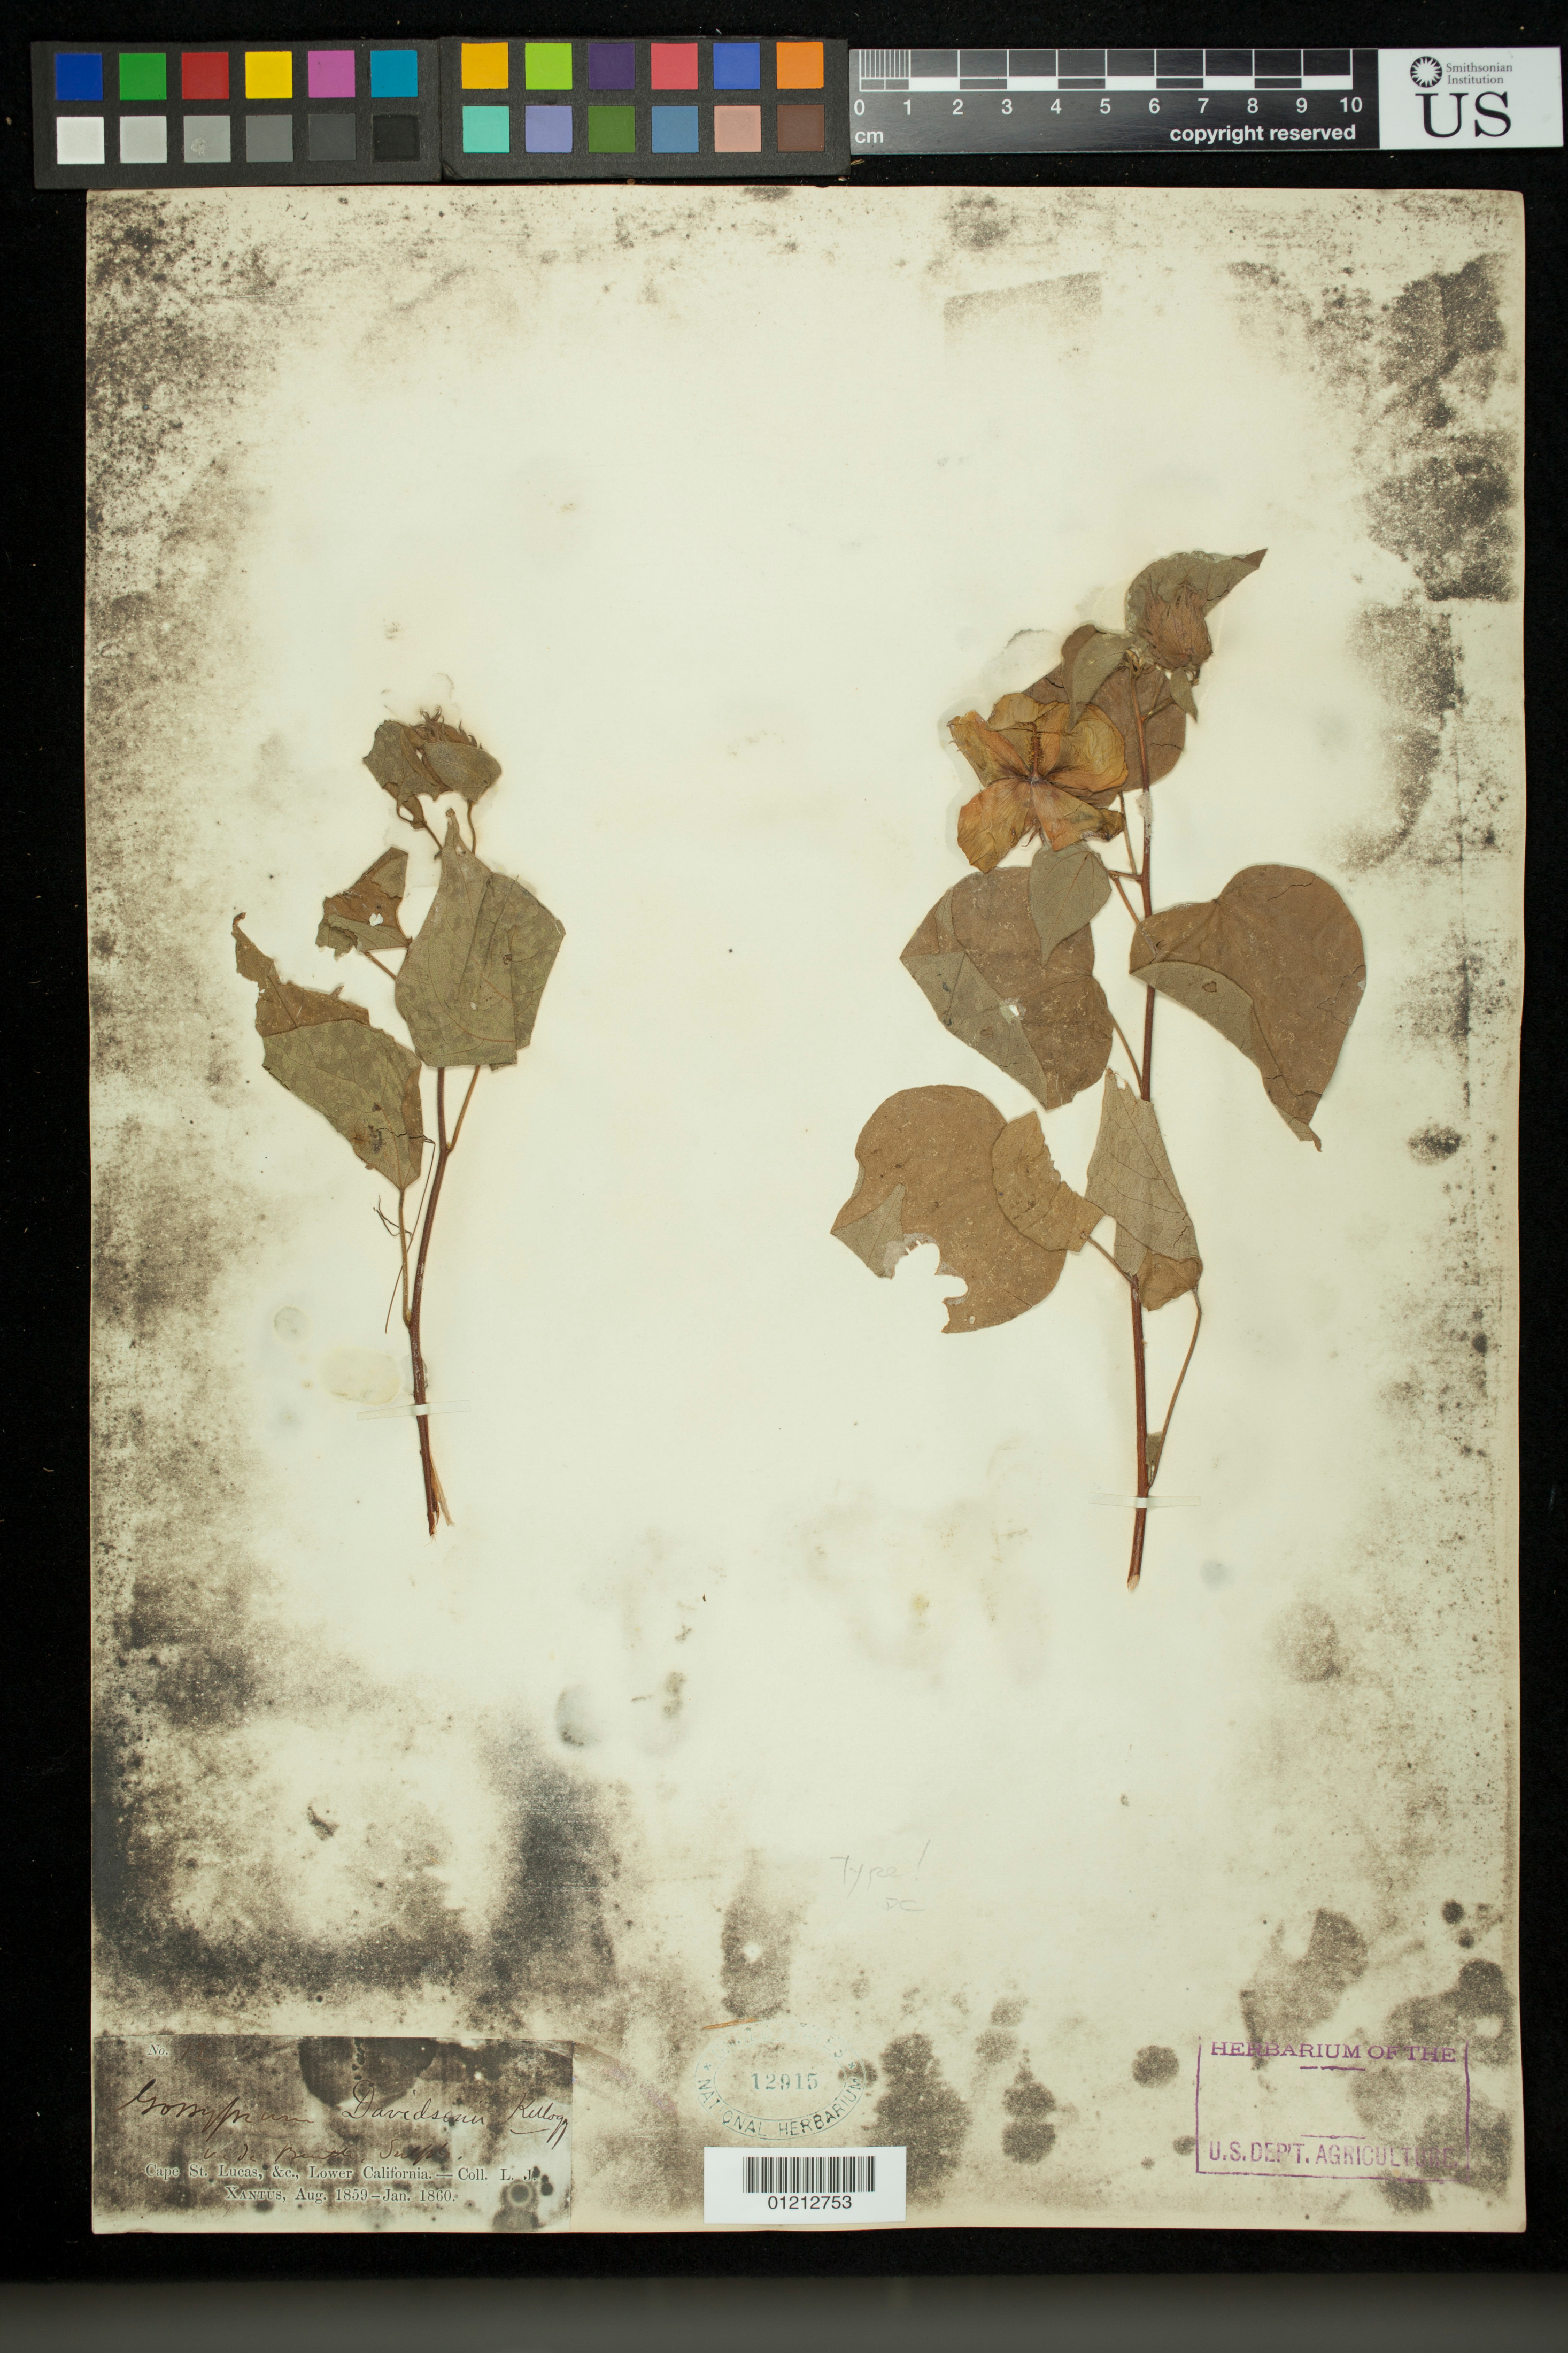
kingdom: Plantae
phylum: Tracheophyta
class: Magnoliopsida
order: Malvales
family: Malvaceae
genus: Gossypium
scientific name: Gossypium davidsonii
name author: Kellogg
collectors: L. J. Xantus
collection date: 1859-08/1860-01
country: Mexico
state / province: Baja California Sur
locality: Cape St. Lucas I., Lower California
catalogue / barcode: US 12915